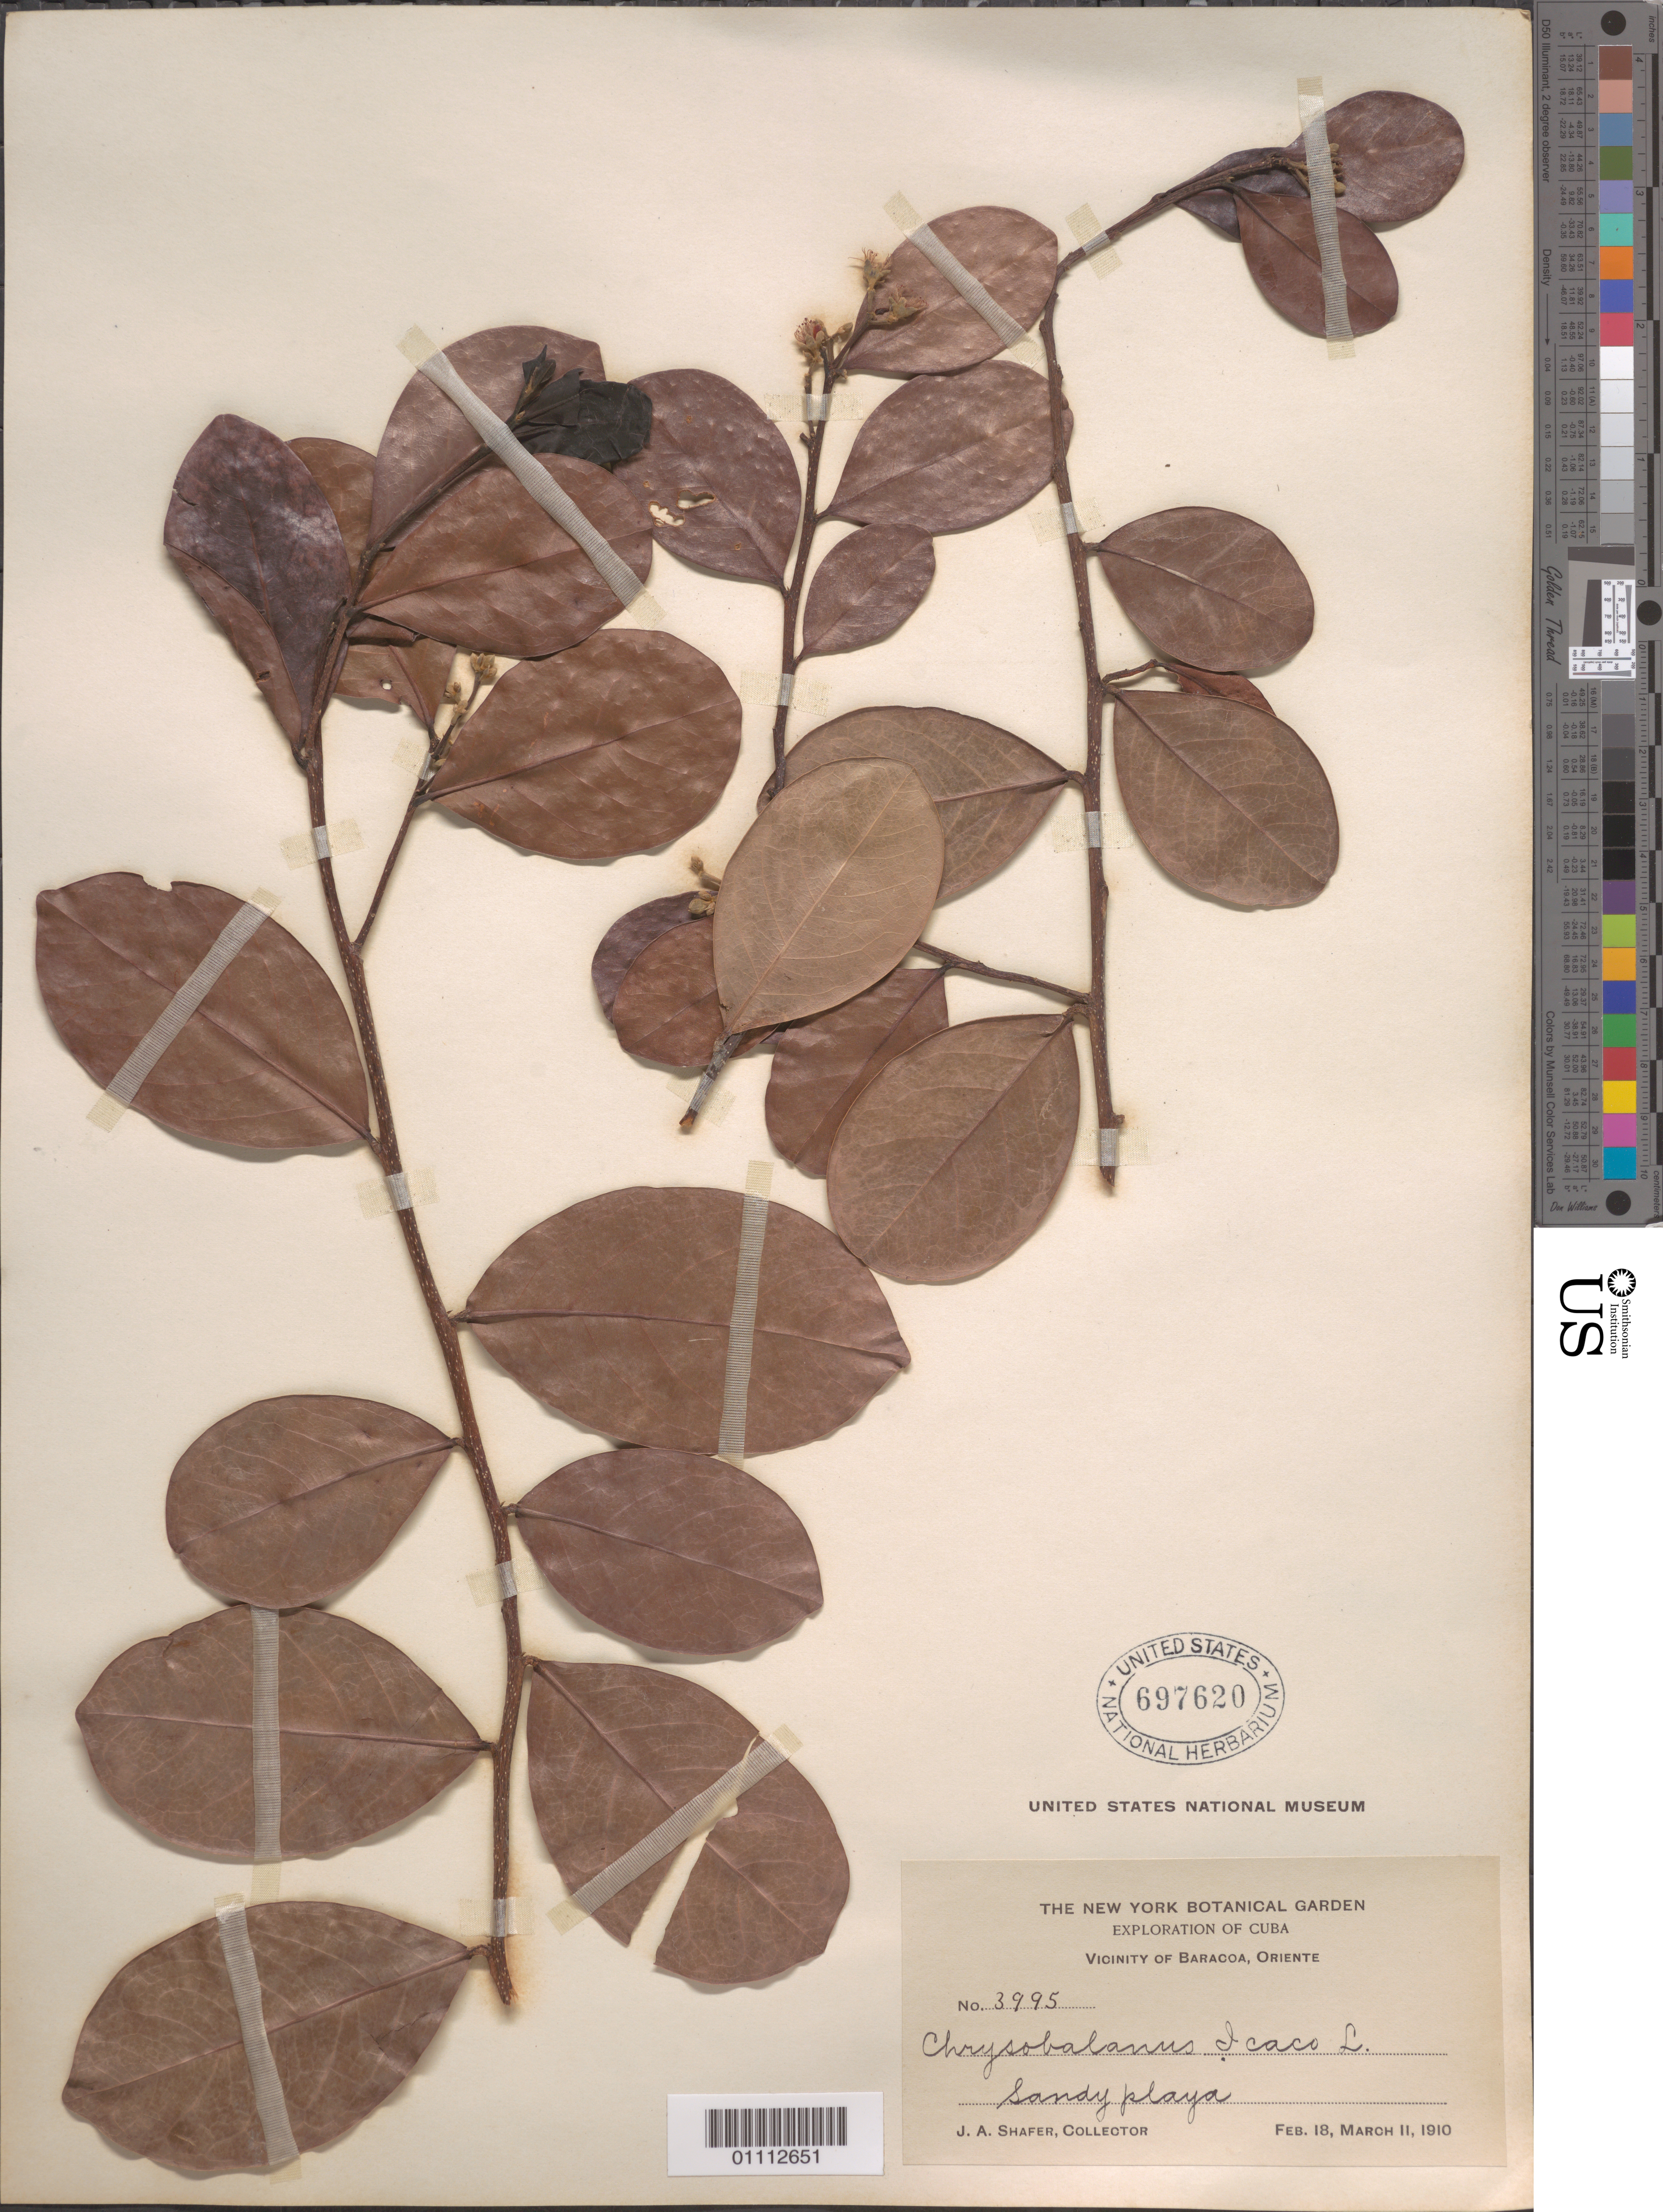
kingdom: Plantae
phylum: Tracheophyta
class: Magnoliopsida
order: Malpighiales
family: Chrysobalanaceae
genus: Chrysobalanus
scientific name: Chrysobalanus icaco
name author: L.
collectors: J. A. Shafer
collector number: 3995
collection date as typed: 18 Feb 1910 to 11 Mar 1910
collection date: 1910-02-18/1910-03-11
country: Cuba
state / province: Guantanamo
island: Cuba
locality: Sandy playa, Vicinity of Baracoa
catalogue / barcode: US 697620